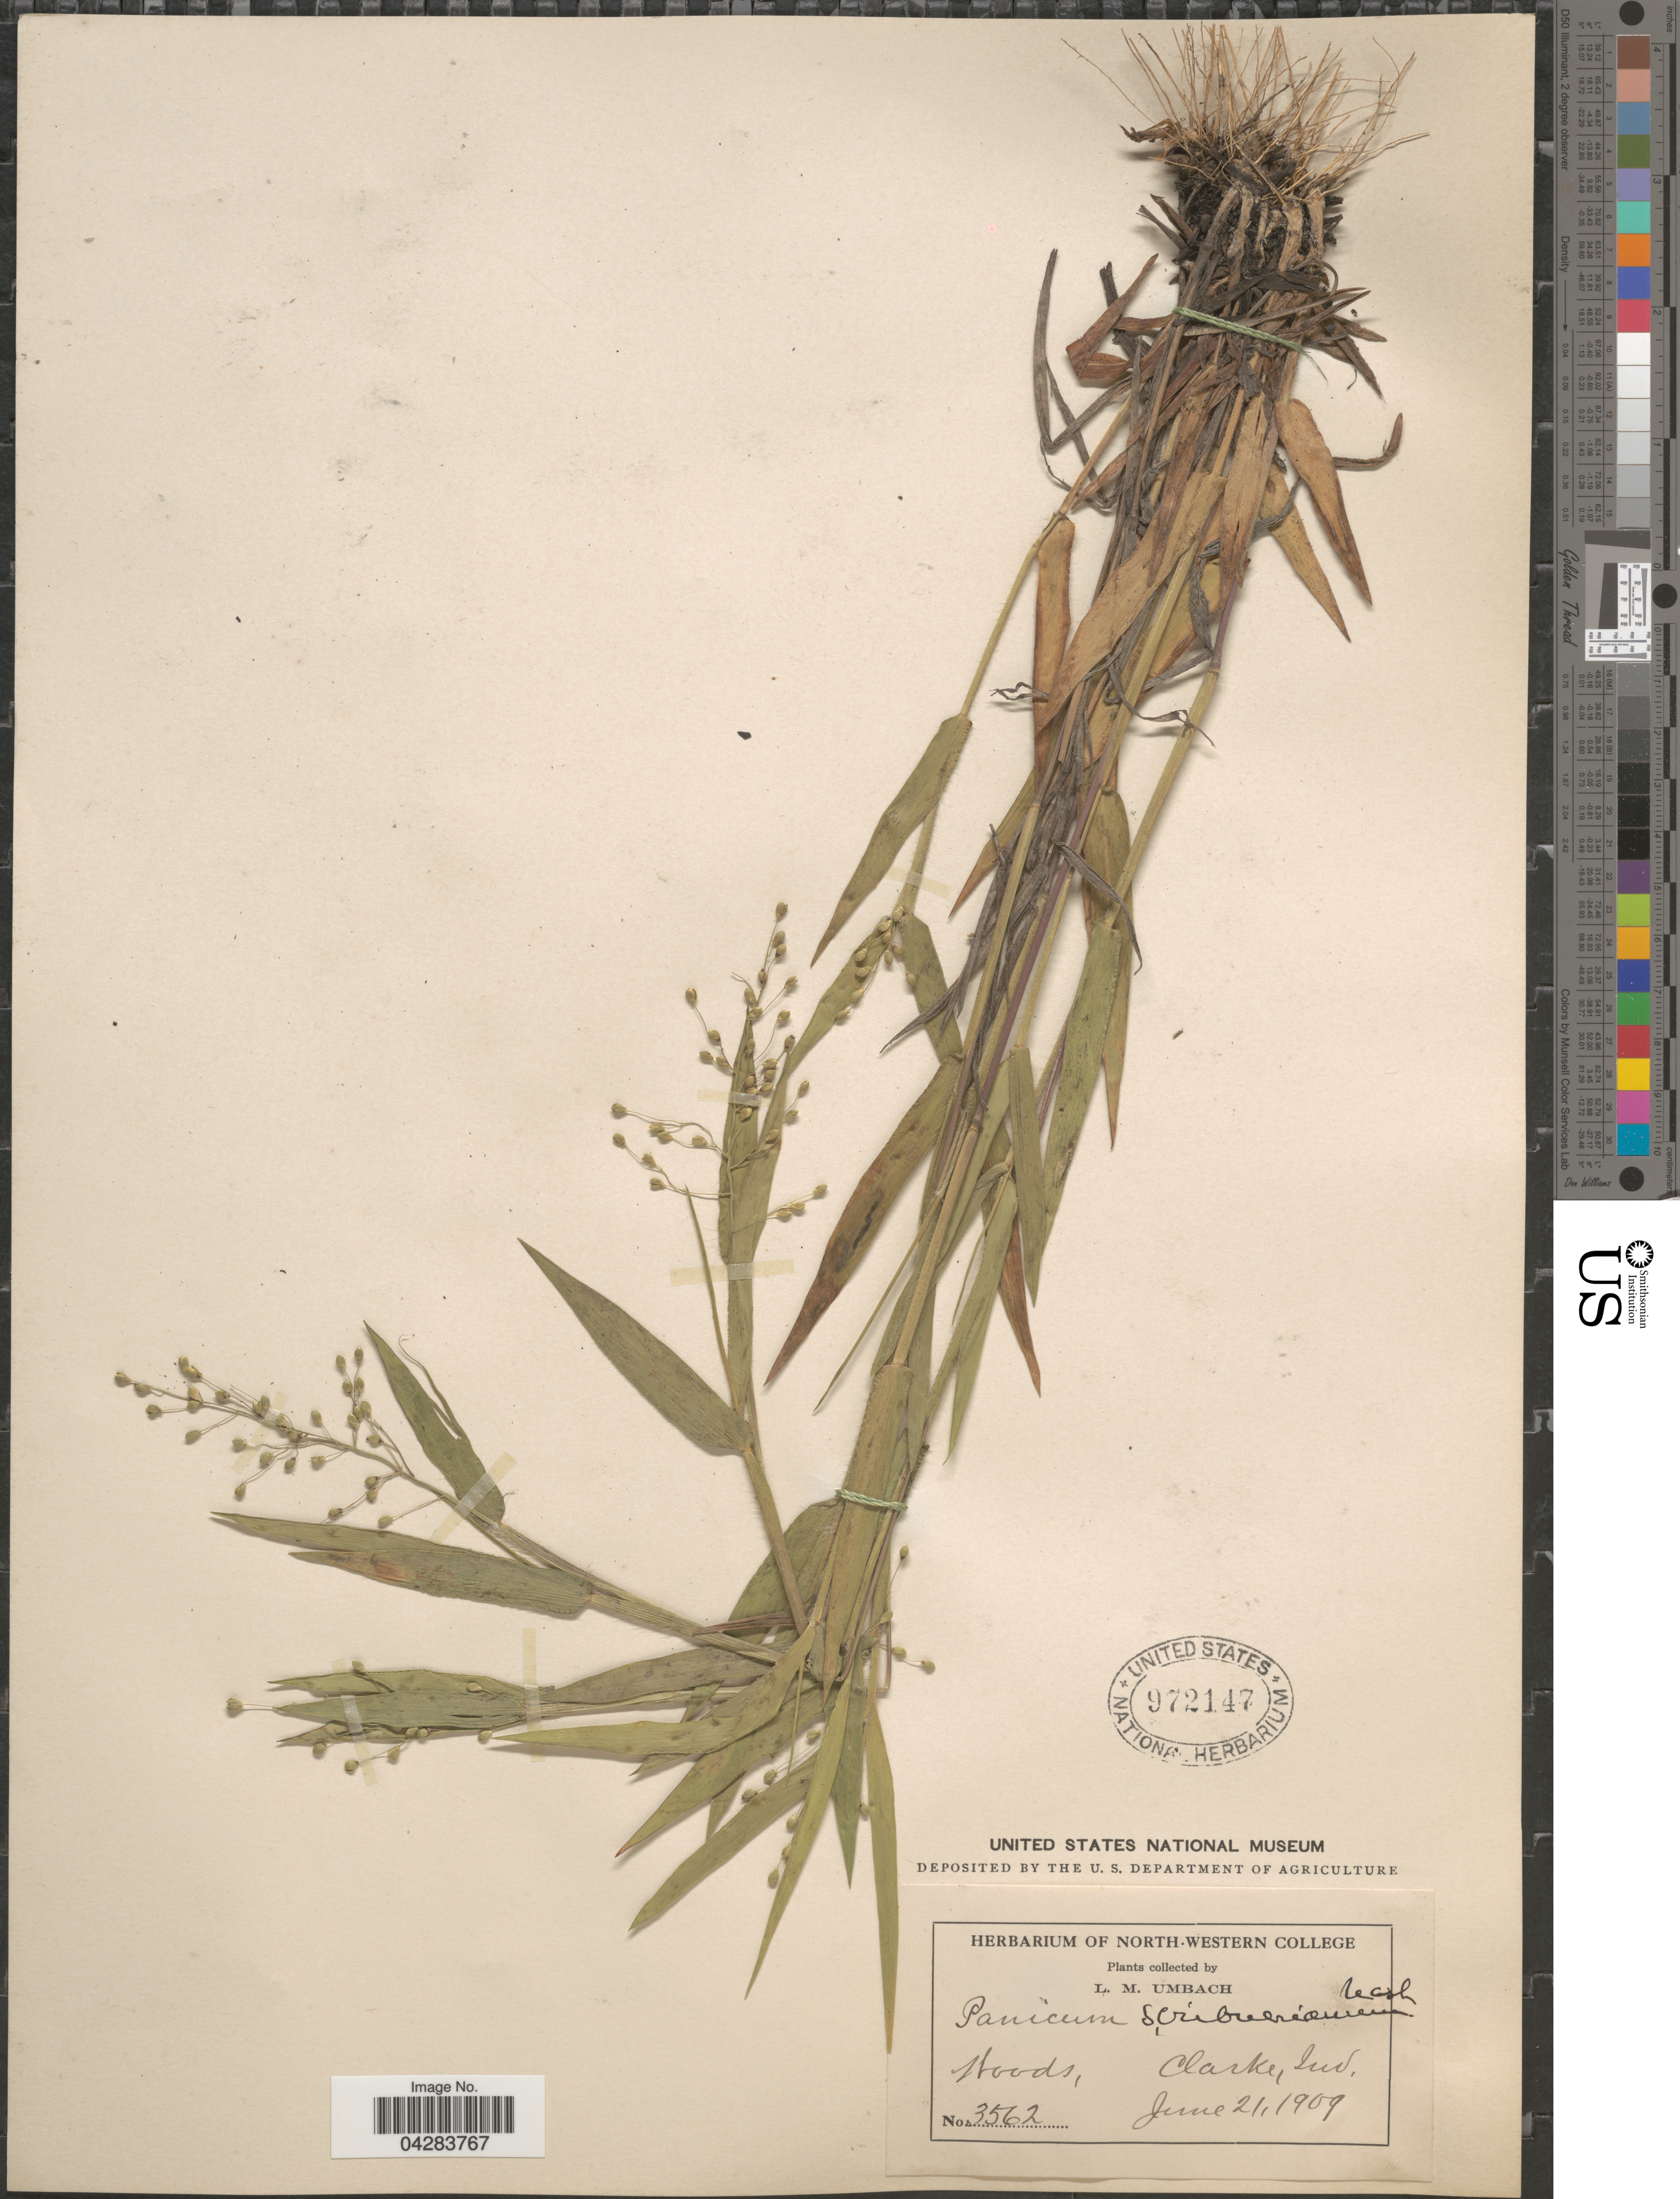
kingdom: Plantae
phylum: Tracheophyta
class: Liliopsida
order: Poales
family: Poaceae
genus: Dichanthelium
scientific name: Dichanthelium oligosanthes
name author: (Schult.) Gould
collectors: L. M. Umbach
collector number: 3562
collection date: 1909-06-21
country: United States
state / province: Indiana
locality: Clarke.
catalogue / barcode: US 972147